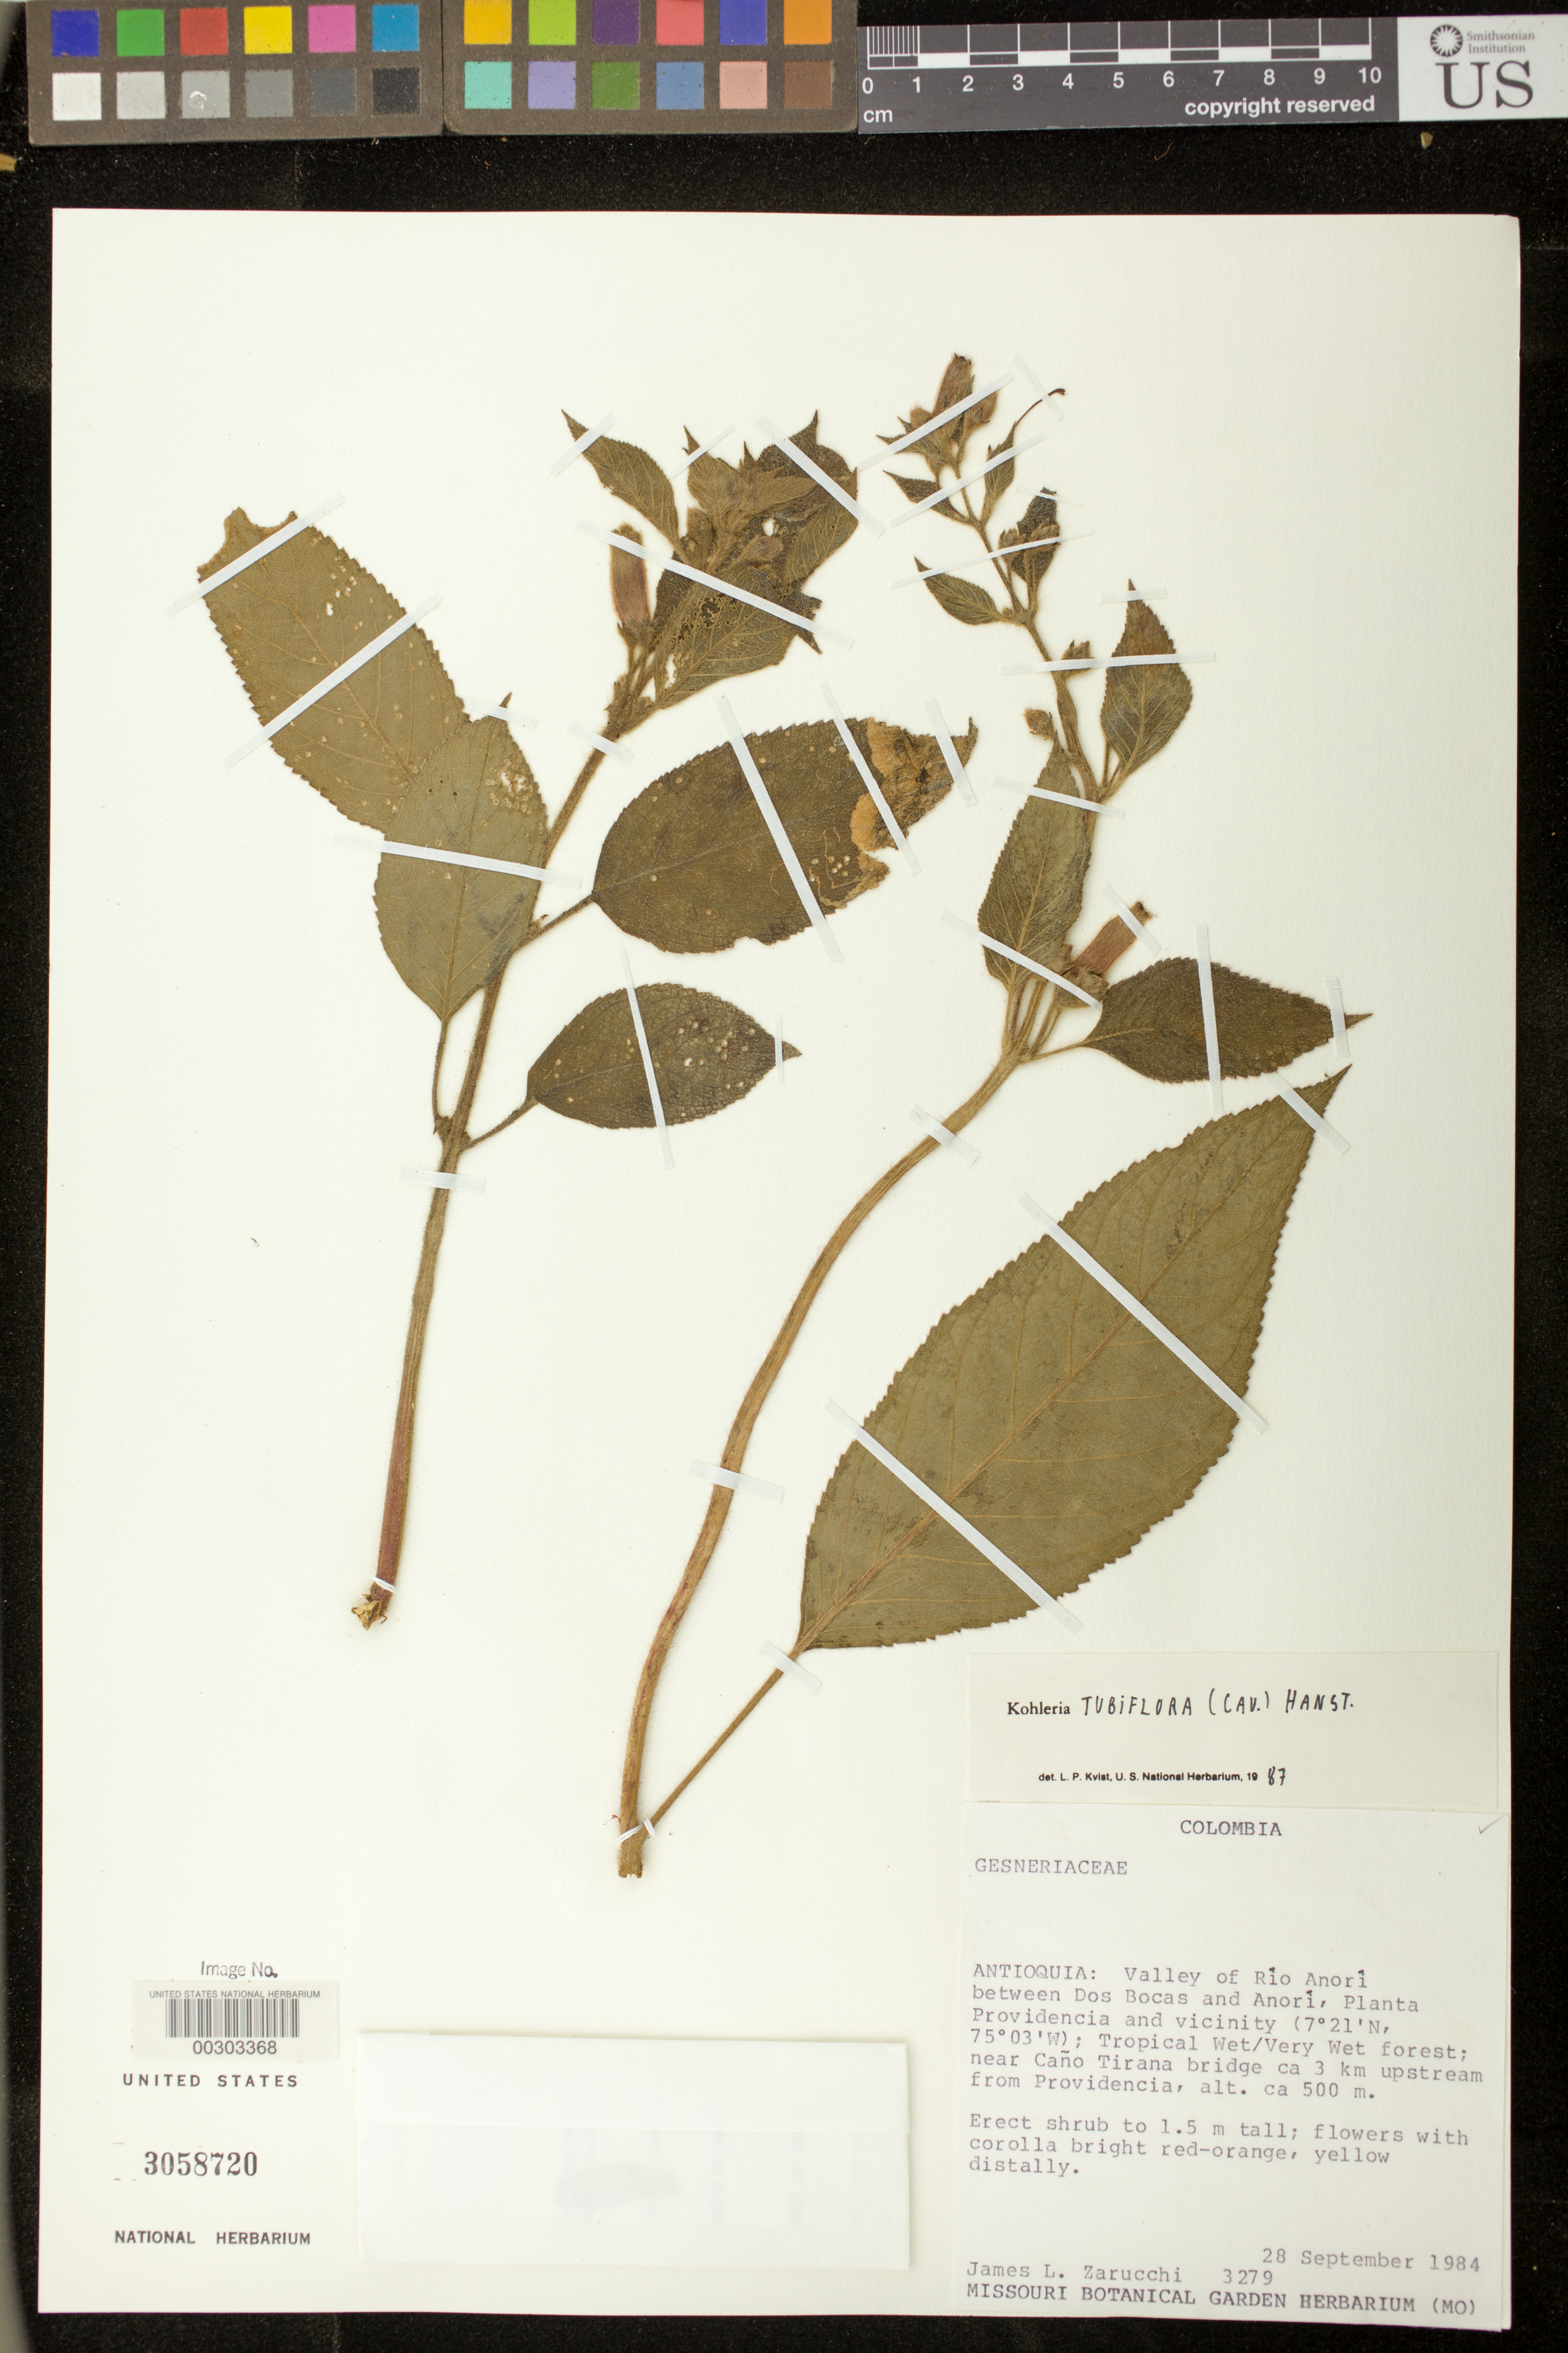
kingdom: Plantae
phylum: Tracheophyta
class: Magnoliopsida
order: Lamiales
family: Gesneriaceae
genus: Kohleria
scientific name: Kohleria tubiflora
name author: (Cav.) Hanst.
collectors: J. L. Zarucchi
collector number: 3279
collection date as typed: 28 Sep 1984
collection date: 1984-09-28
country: Colombia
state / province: Antioquia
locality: Valley of Rio Anori between Dos Bocas and Anori, Planta Providencia and vicinity, ...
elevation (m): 500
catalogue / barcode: US 3058720